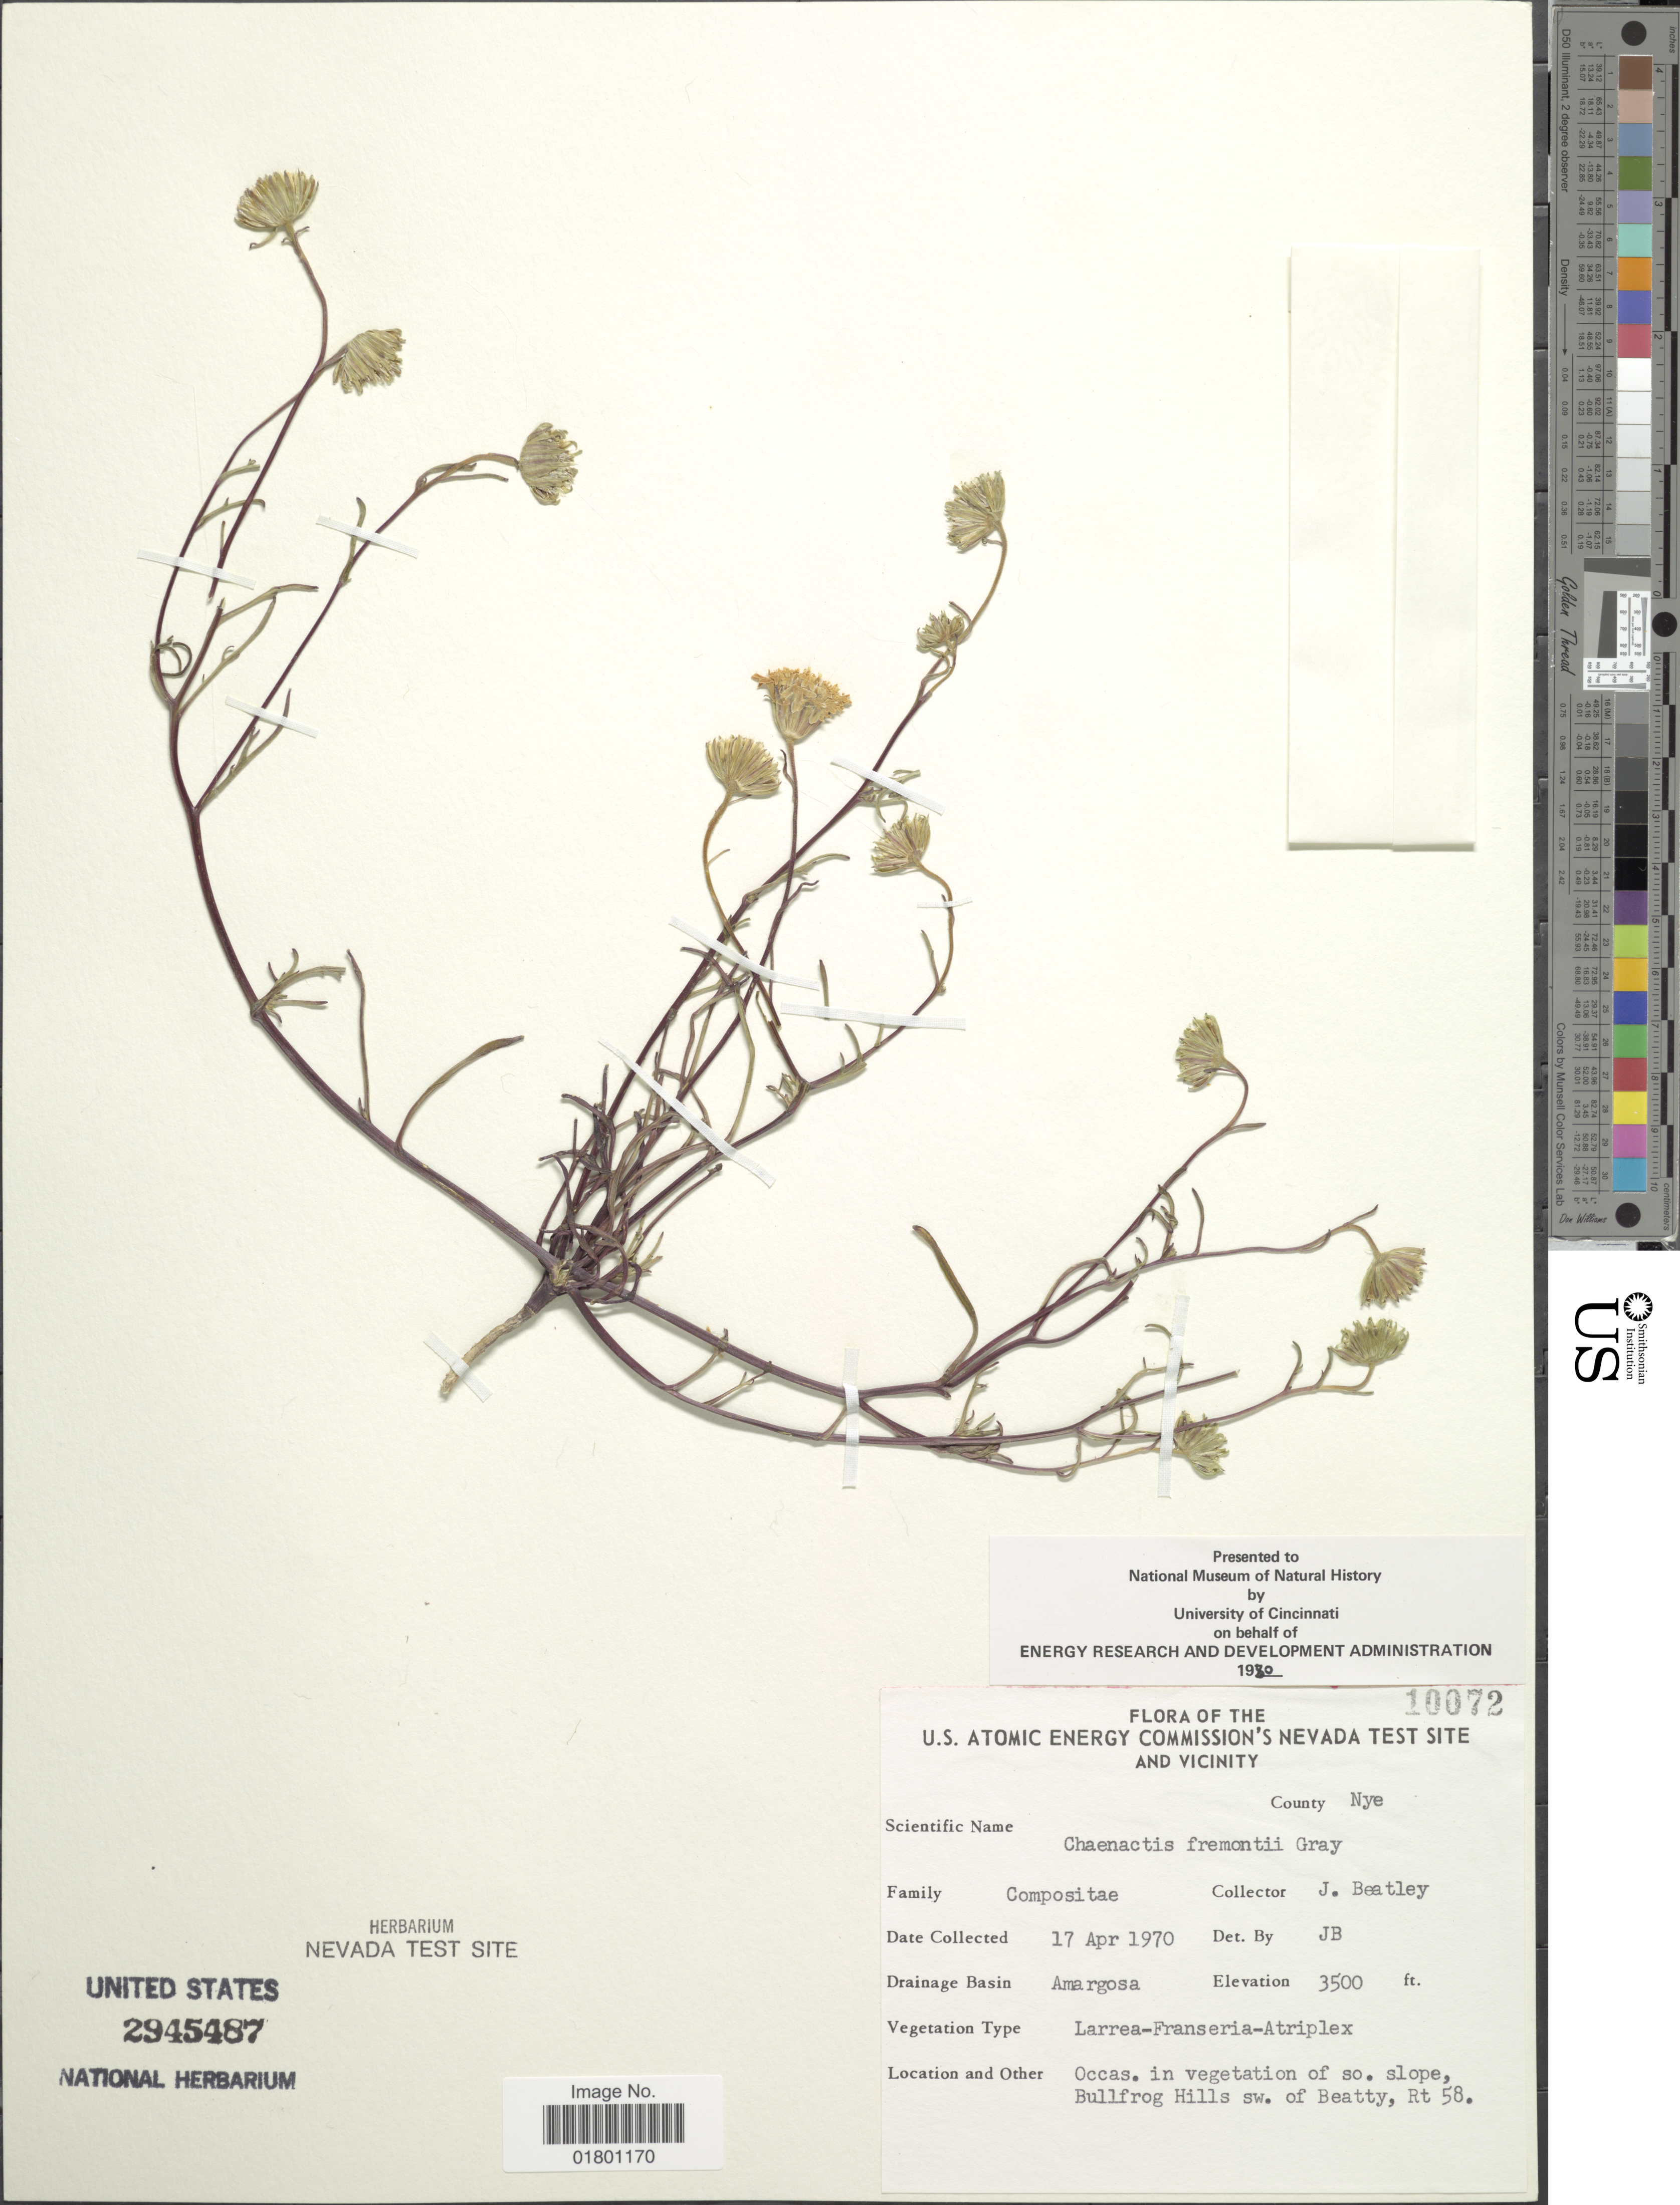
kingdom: Plantae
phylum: Tracheophyta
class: Magnoliopsida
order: Asterales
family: Asteraceae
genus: Chaenactis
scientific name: Chaenactis fremontii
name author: A. Gray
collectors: J. C. Beatley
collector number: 10072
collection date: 1970-04-17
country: United States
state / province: Nevada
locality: U.S. Atomic Energy Commission's Nevada Test Site and Vicinity, County Nye, Amargosa, Occas. in vegetation of so. slope, Bullfrog Hills sw. of Beatty, Rt 58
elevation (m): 1067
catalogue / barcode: US 2945487